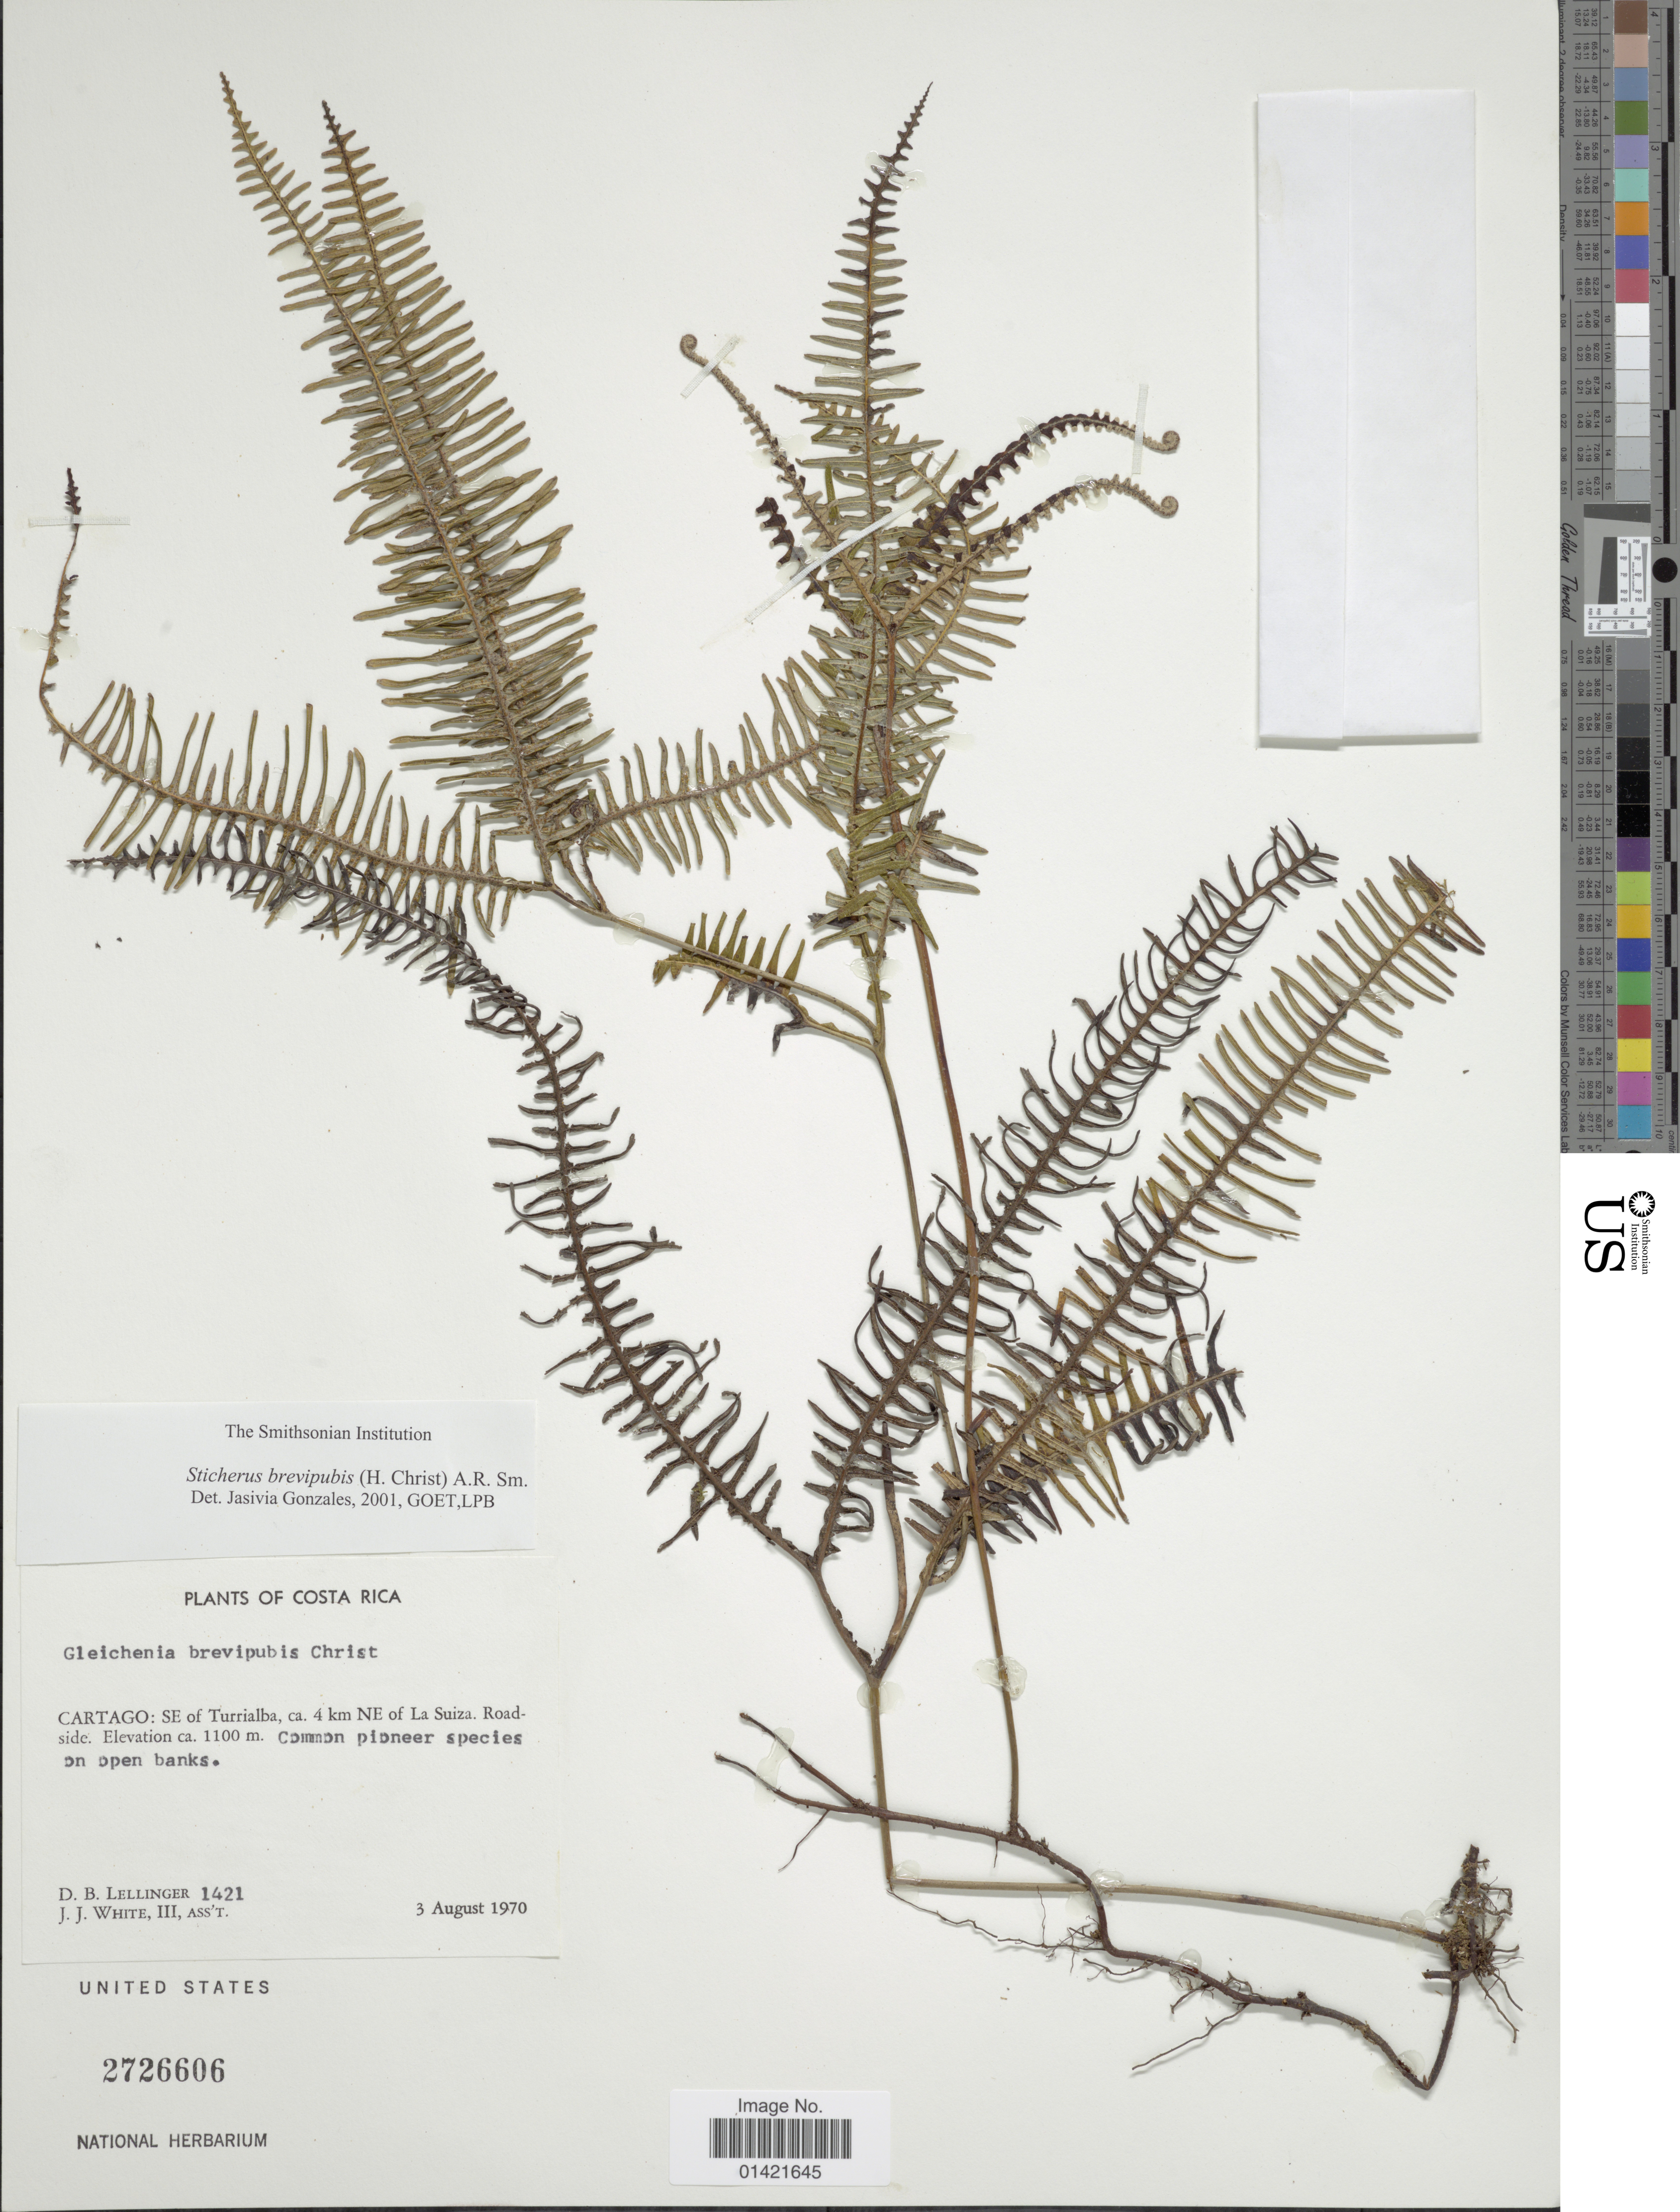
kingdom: Plantae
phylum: Tracheophyta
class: Polypodiopsida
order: Gleicheniales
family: Gleicheniaceae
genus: Sticherus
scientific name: Sticherus fulvus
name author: (Desv.) Ching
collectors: D. B. Lellinger & J. J. White III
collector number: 1421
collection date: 1970-08-03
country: Costa Rica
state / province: Cartago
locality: SE of Turrialba, ca. 4 km NE of La Suiza. Roadside.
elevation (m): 1100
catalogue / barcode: US 2726606